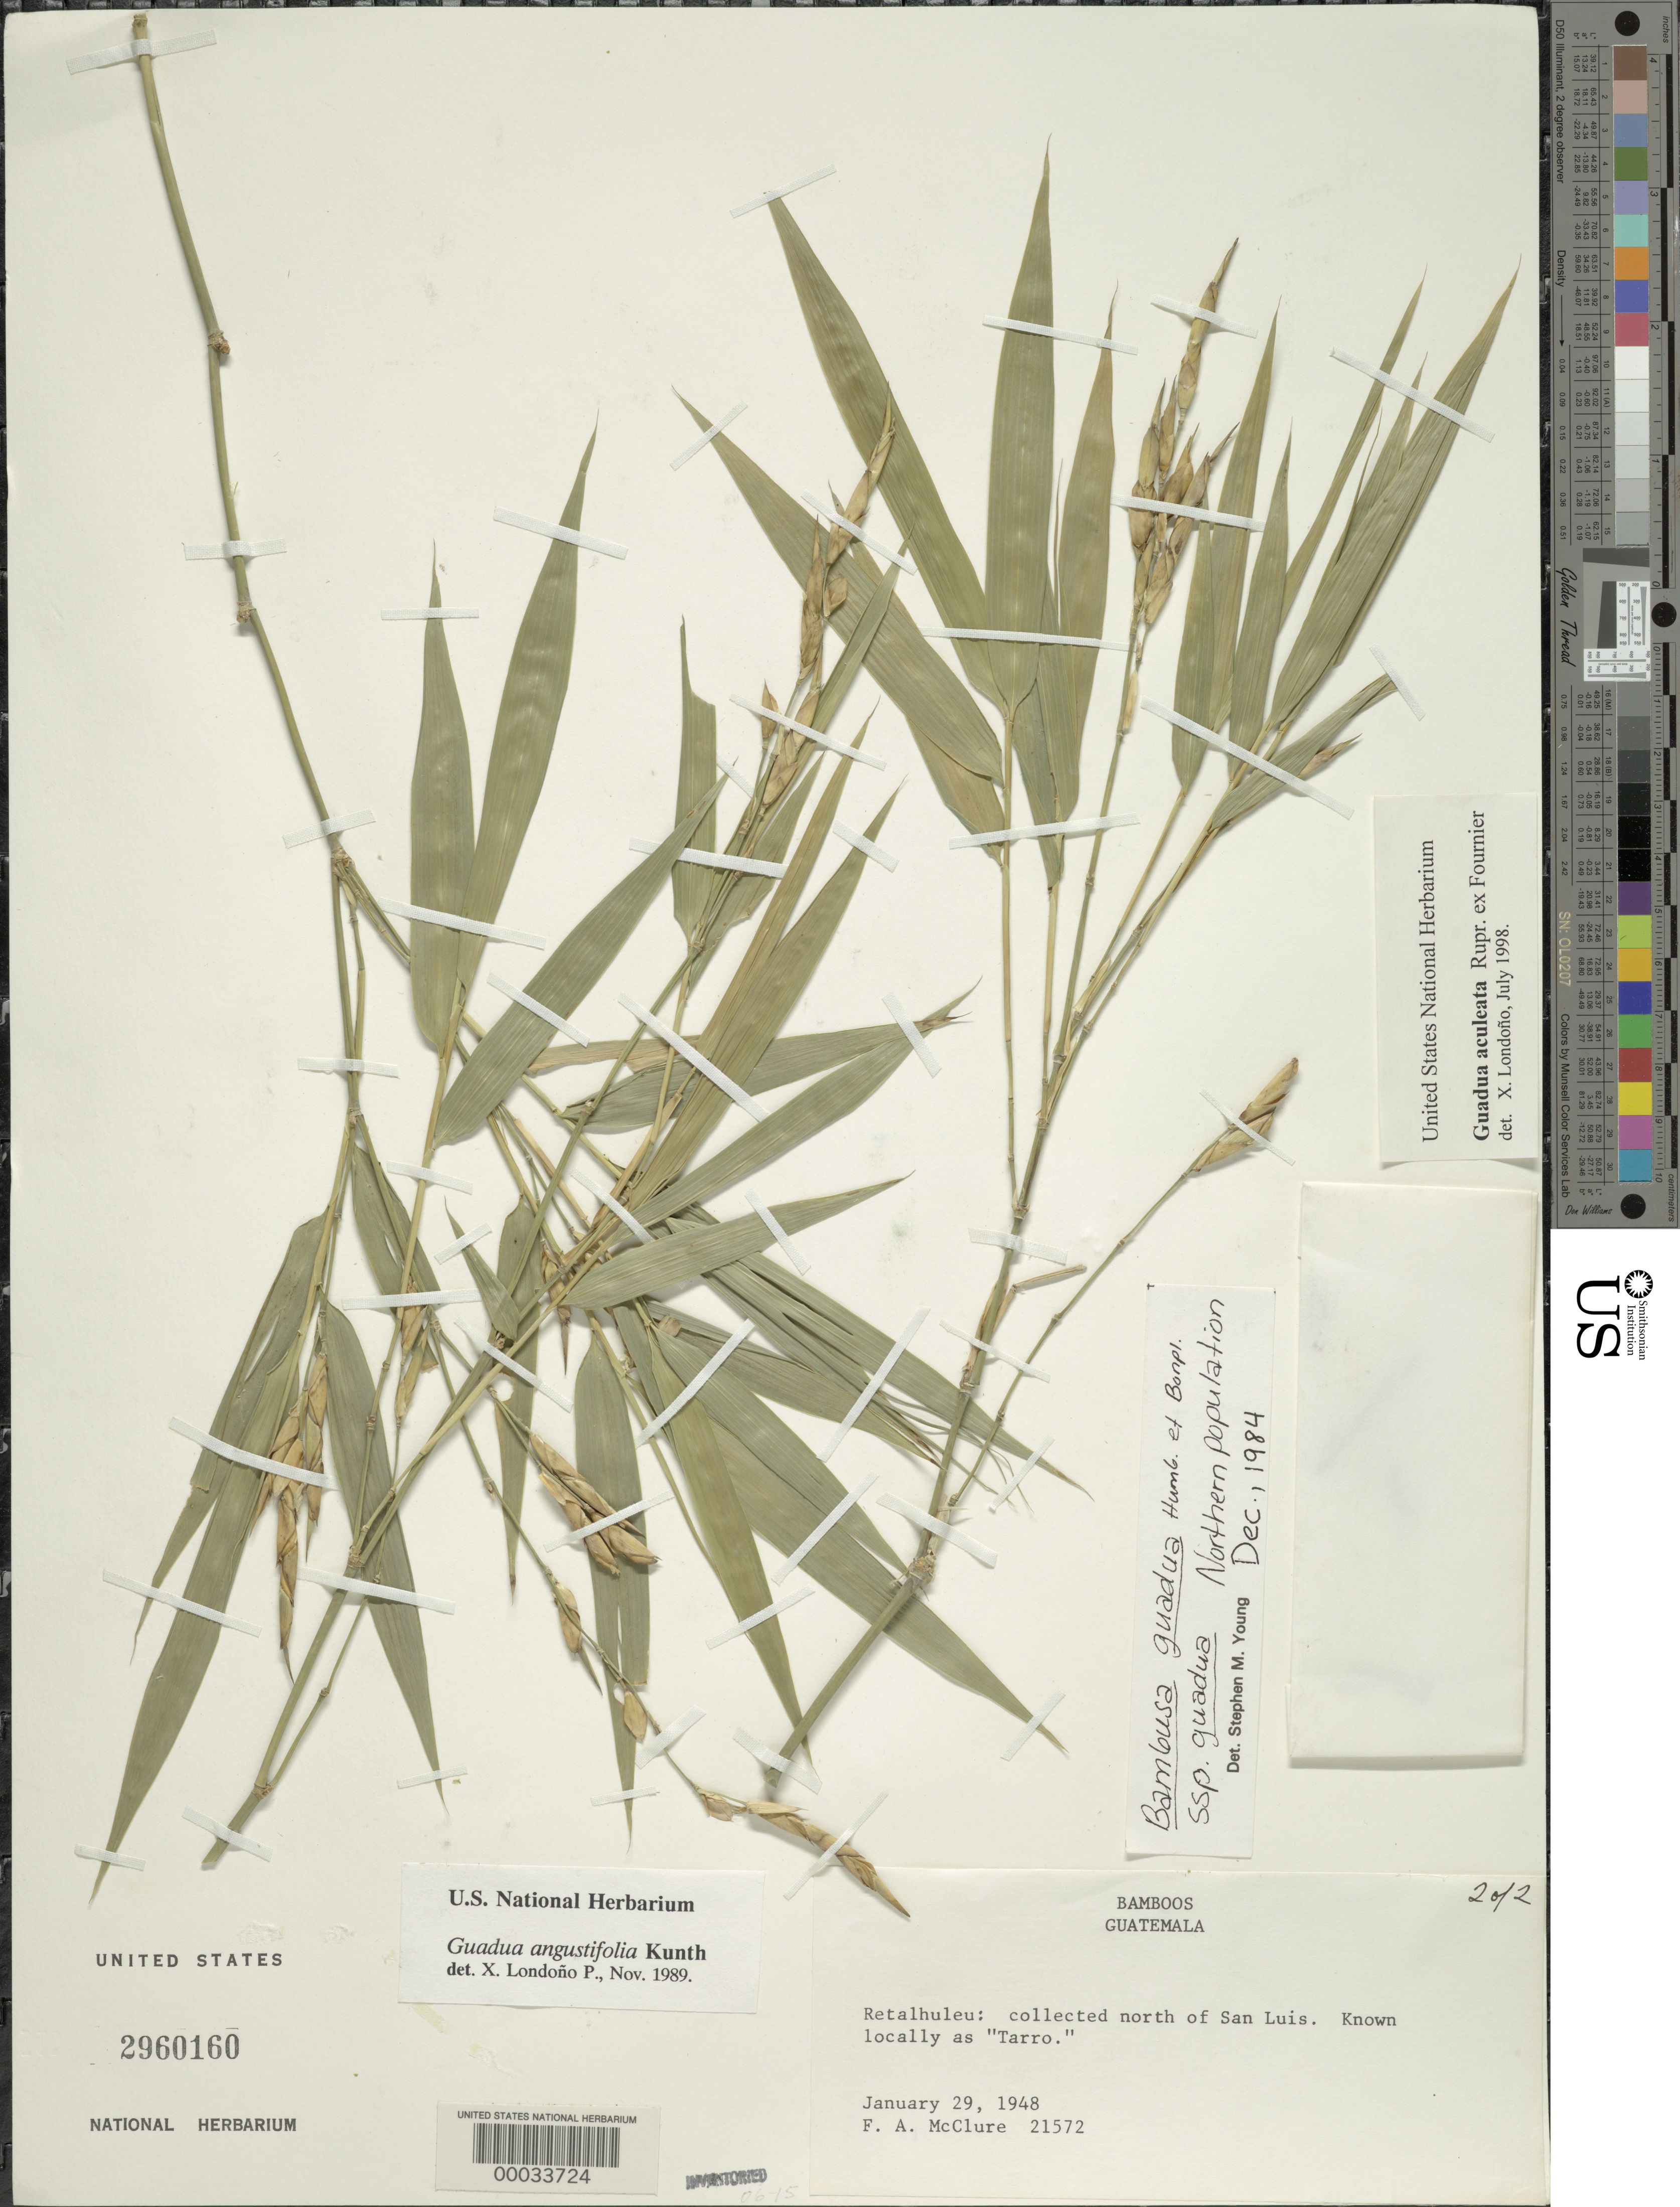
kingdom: Plantae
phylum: Tracheophyta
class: Liliopsida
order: Poales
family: Poaceae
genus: Guadua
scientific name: Guadua aculeata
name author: Rupr. ex E. Fourn.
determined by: Londoño, X., (TULV), Jardin Botanico "Juan Maria Cespedes"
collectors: F. A. McClure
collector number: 21572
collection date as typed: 29 Jan 1948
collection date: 1948-01-29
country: Guatemala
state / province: Retalhuleu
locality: San Luis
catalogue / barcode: US 2960160